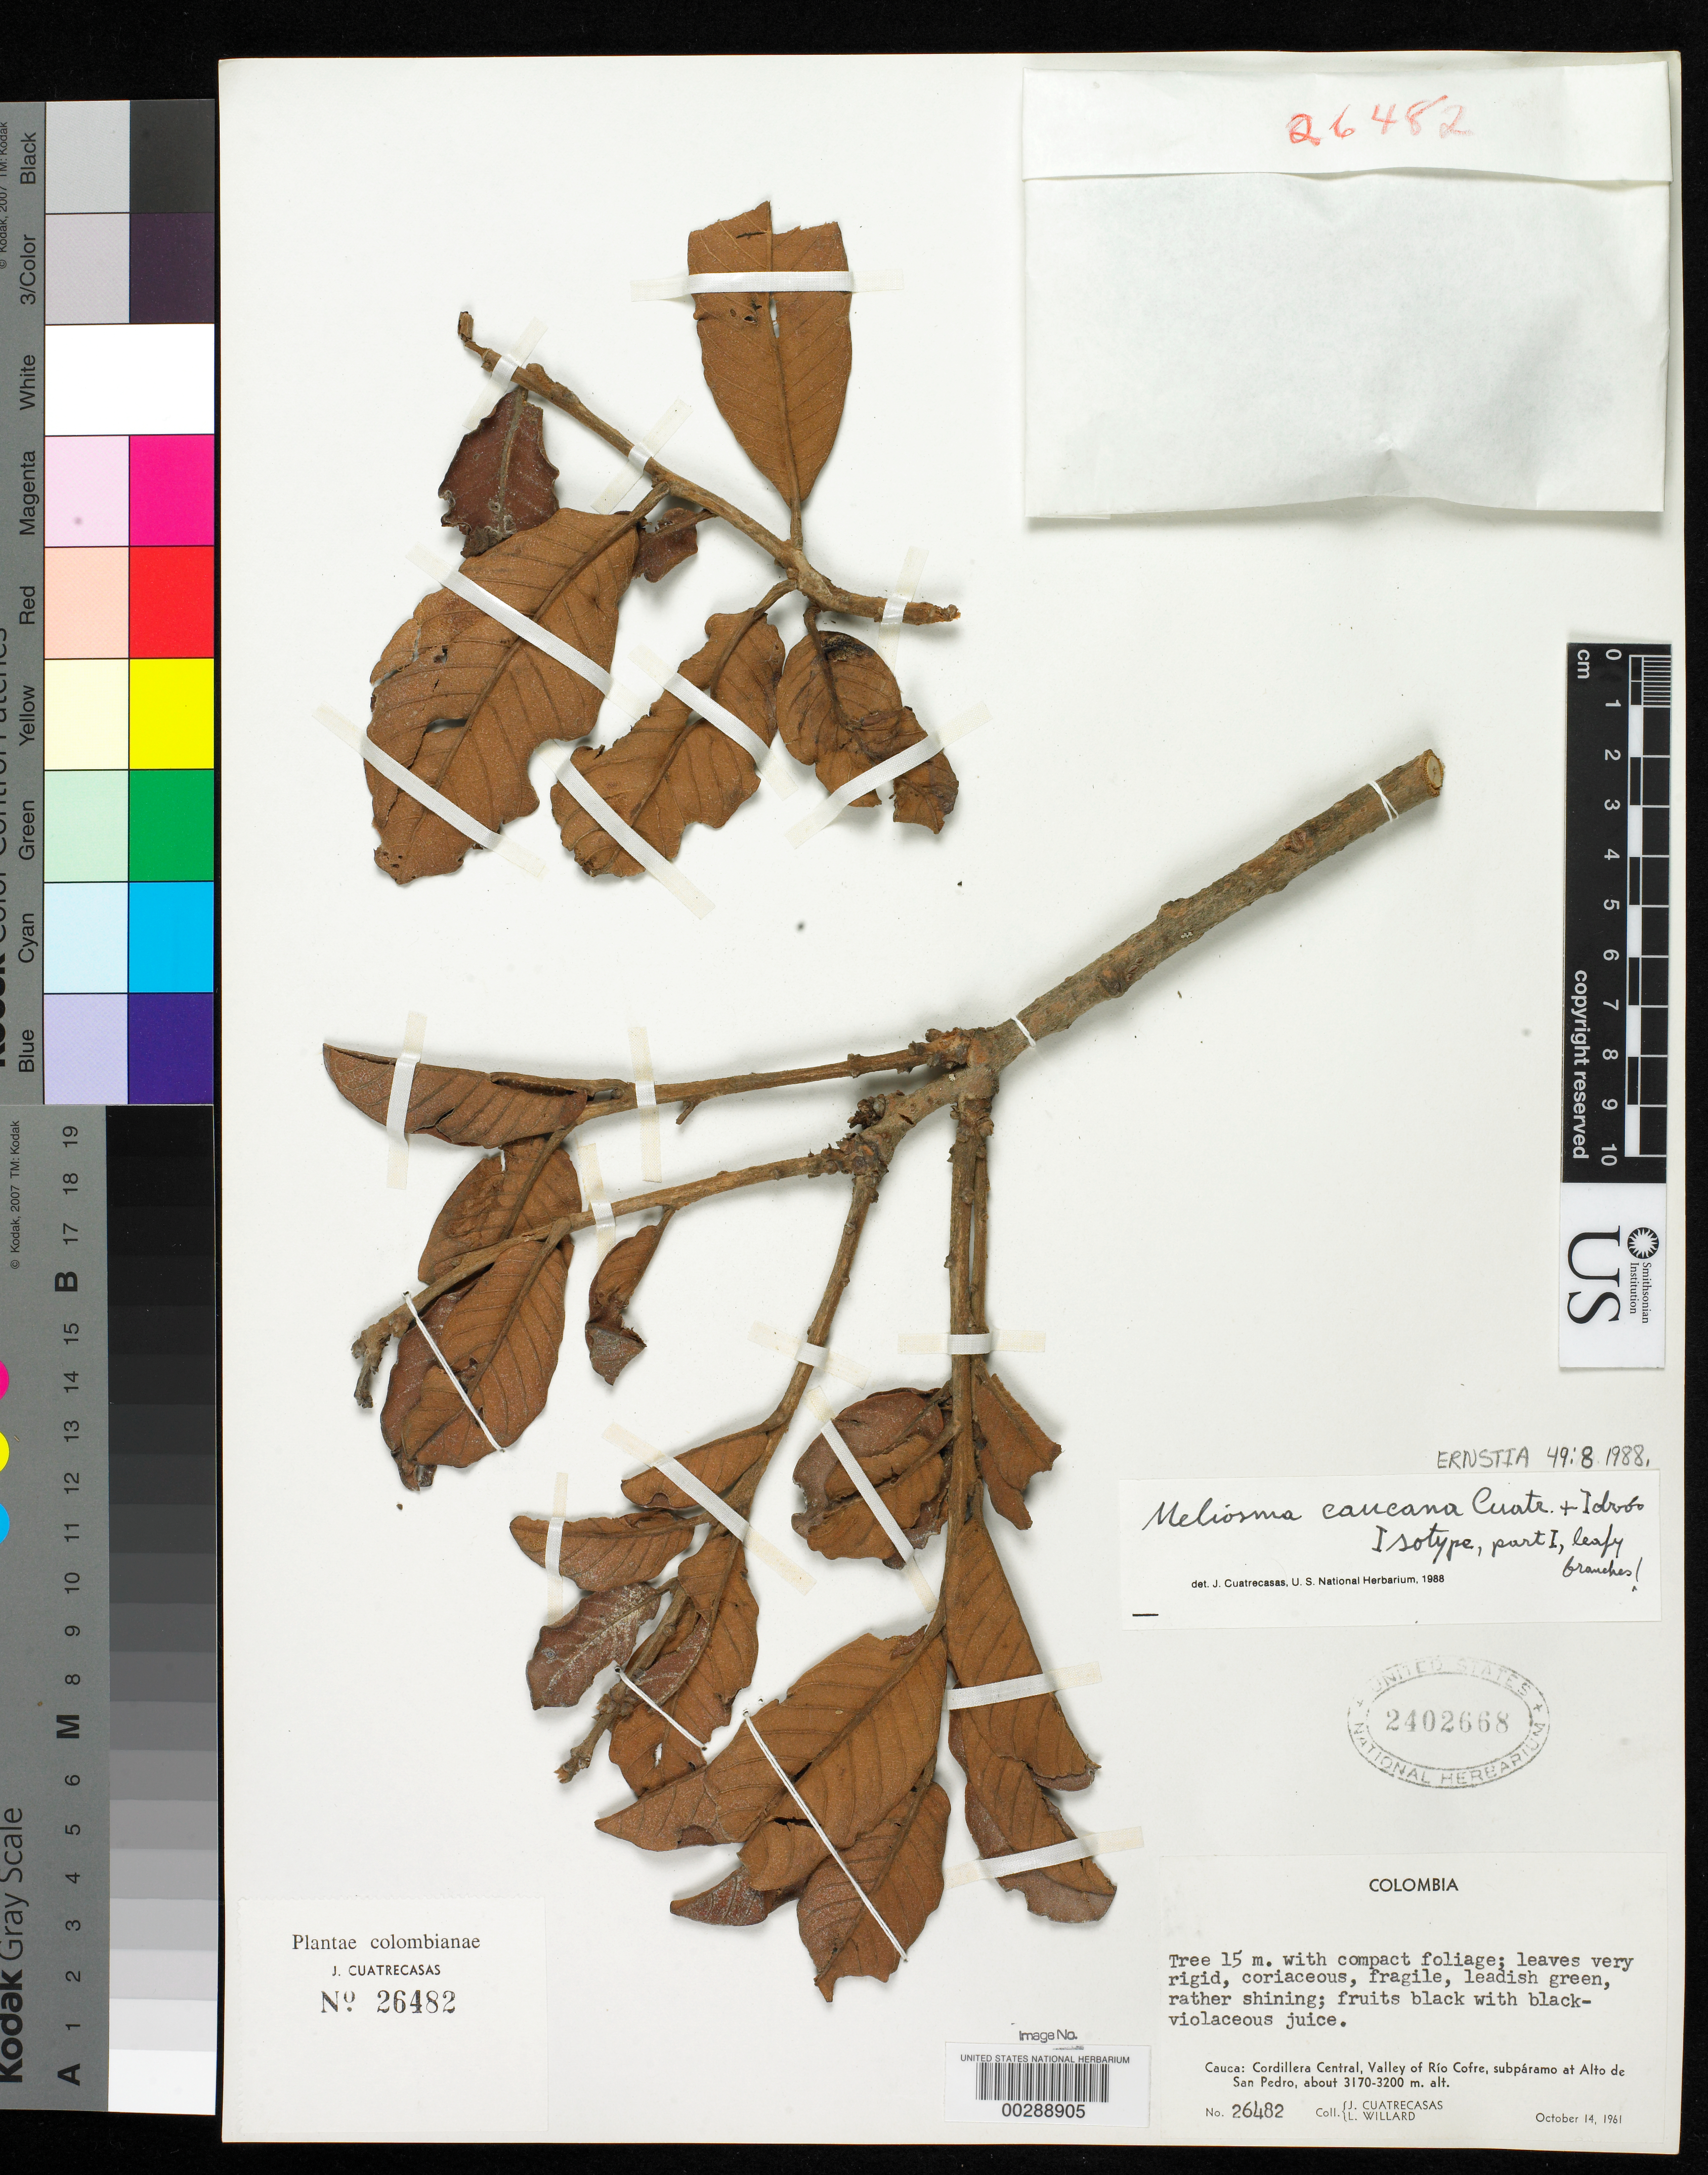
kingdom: Plantae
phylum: Tracheophyta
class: Magnoliopsida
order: Proteales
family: Sabiaceae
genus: Meliosma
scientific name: Meliosma caucana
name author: Cuatrec. & Idrobo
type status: Isotype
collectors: J. Cuatrecasas & L. Williard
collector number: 26482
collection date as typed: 14 Oct 1961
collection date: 1961-10-14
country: Colombia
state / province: Cauca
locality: Cordillera Central, Valley of Rio Cofre, sub Paramo at summit of San Pedro.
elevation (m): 3170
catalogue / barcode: US 2402668